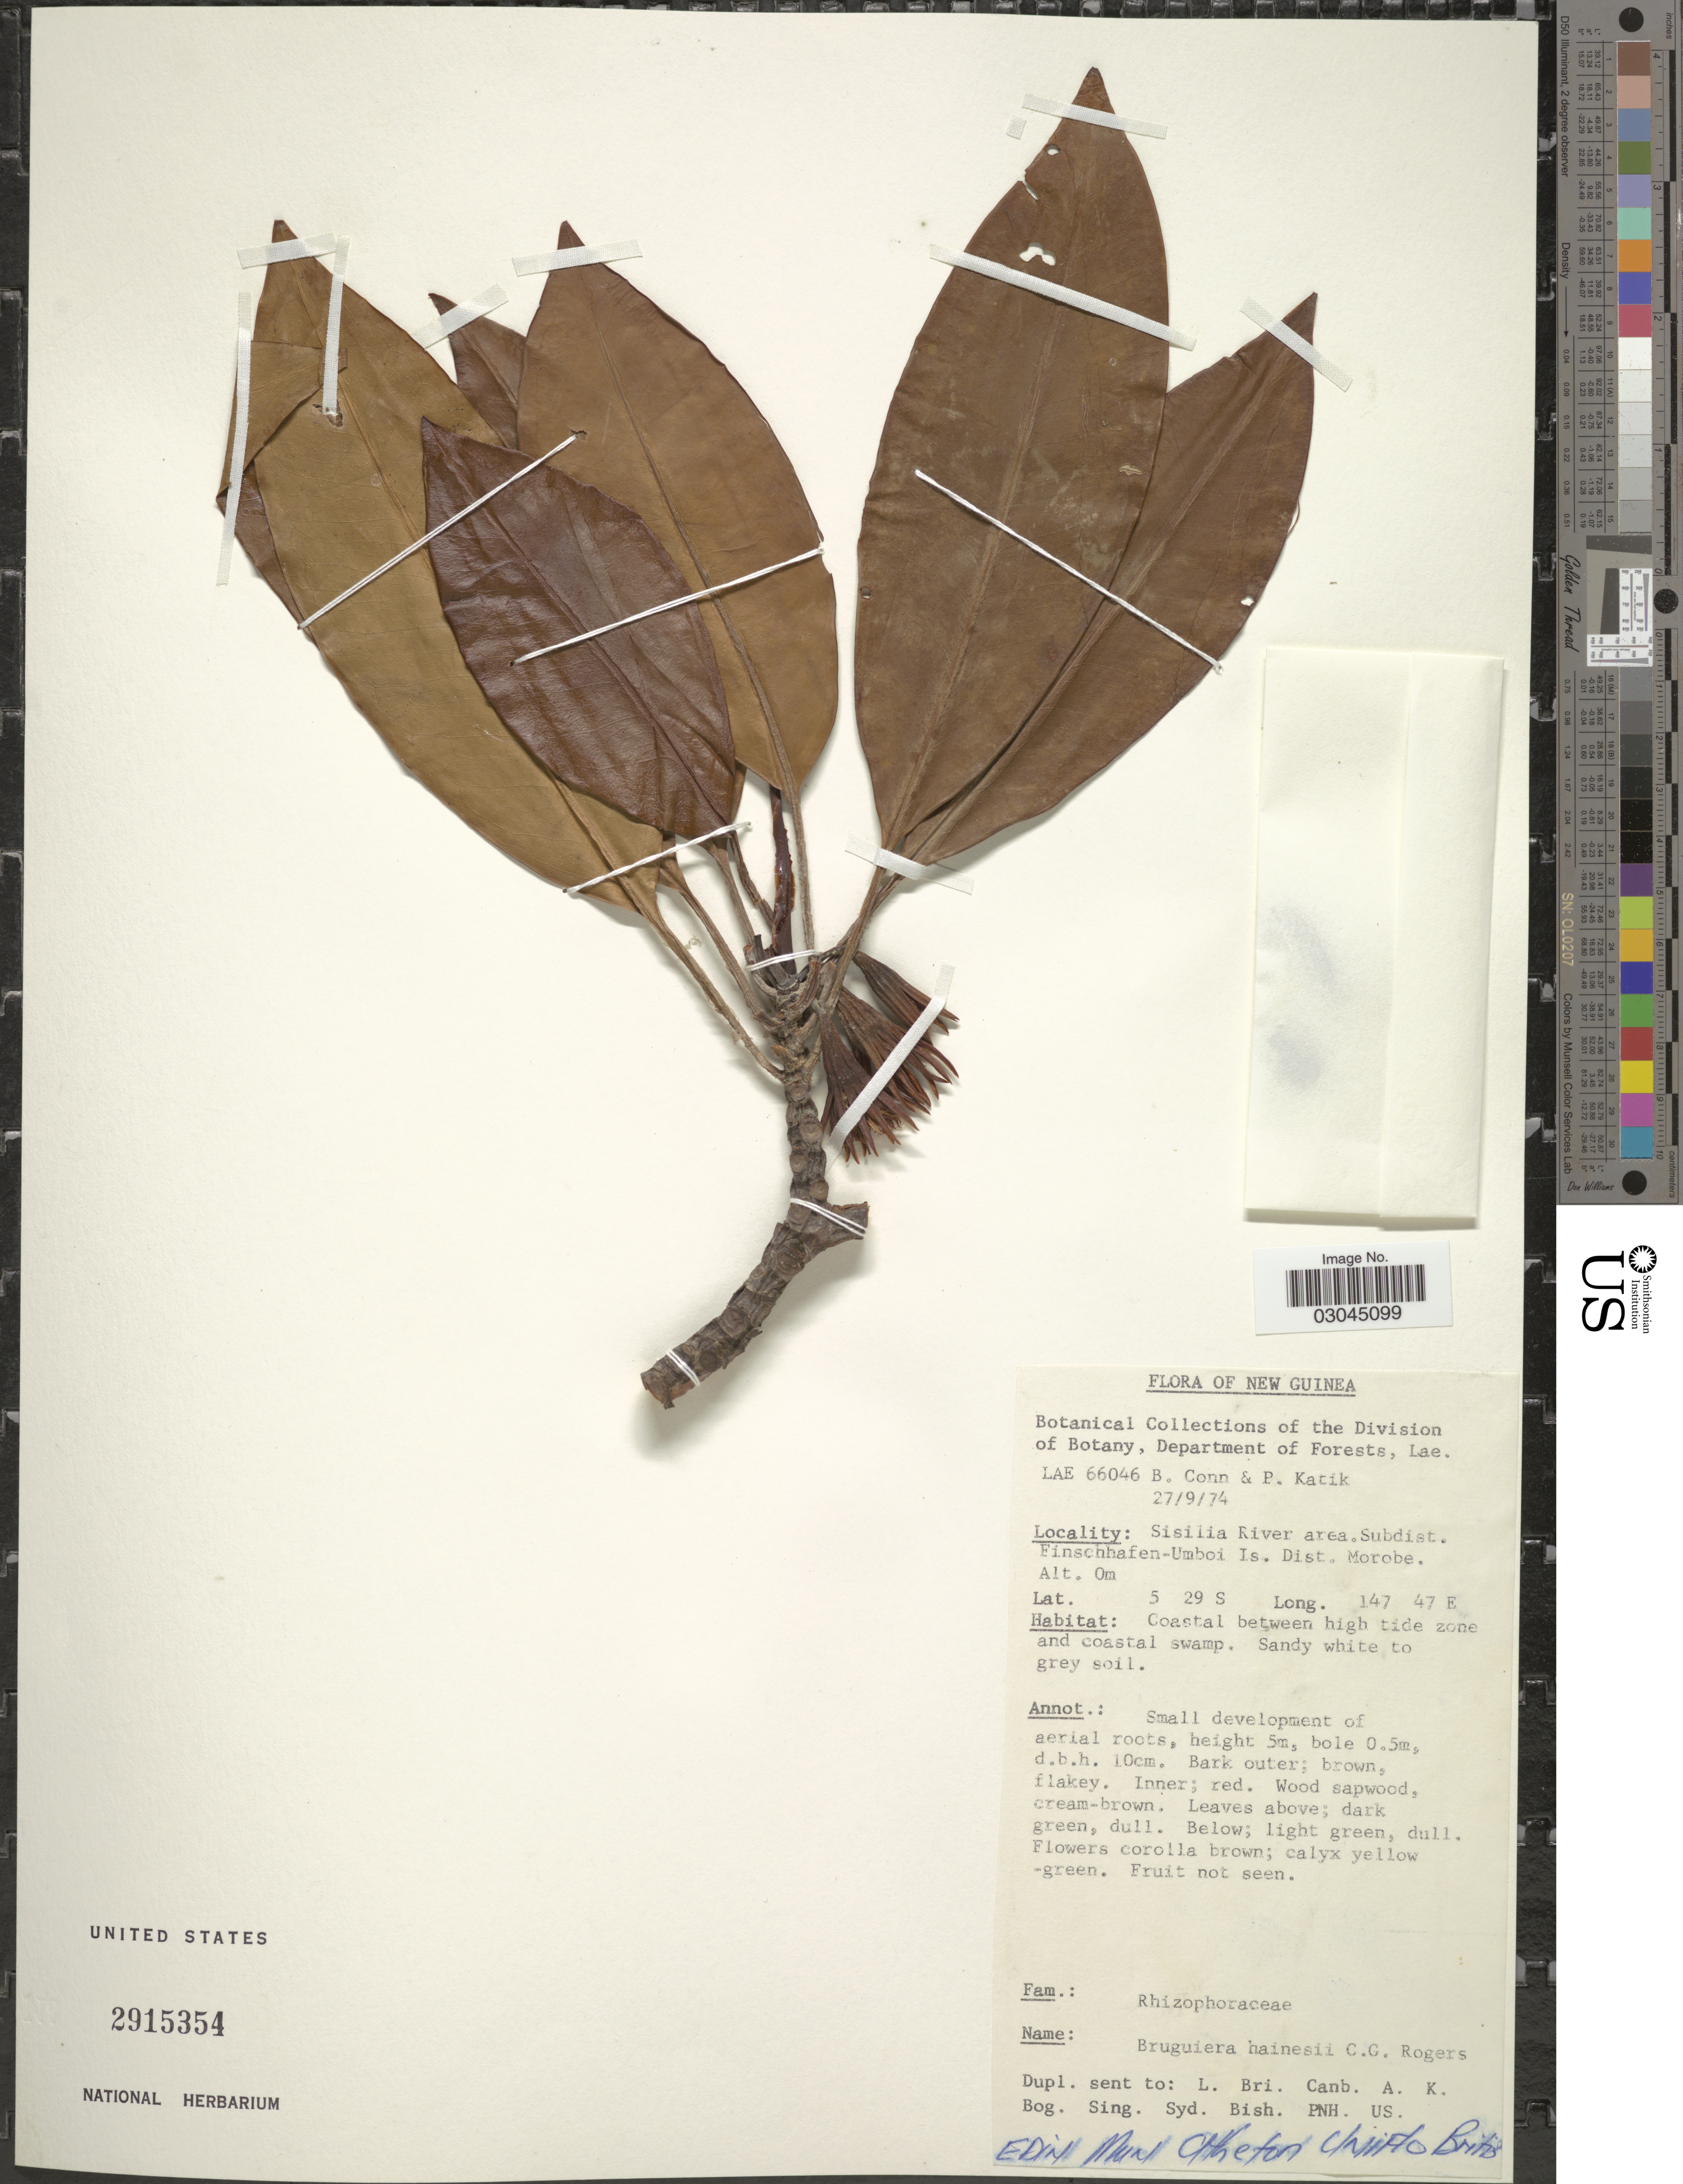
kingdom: Plantae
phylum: Tracheophyta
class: Magnoliopsida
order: Malpighiales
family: Rhizophoraceae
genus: Bruguiera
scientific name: Bruguiera hainesii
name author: C.G. Rogers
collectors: B. Conn & P. Katik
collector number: LAE 66046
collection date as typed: Transcribed d/m/y: 27/9/74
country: Papua New Guinea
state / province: Morobe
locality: New Guinea, Sisilia River area, Subdist. Finschhafen-Umboi Is. Dist. Morobe, Coastal between high tide zone and coastal swamp.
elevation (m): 0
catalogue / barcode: US 2915354